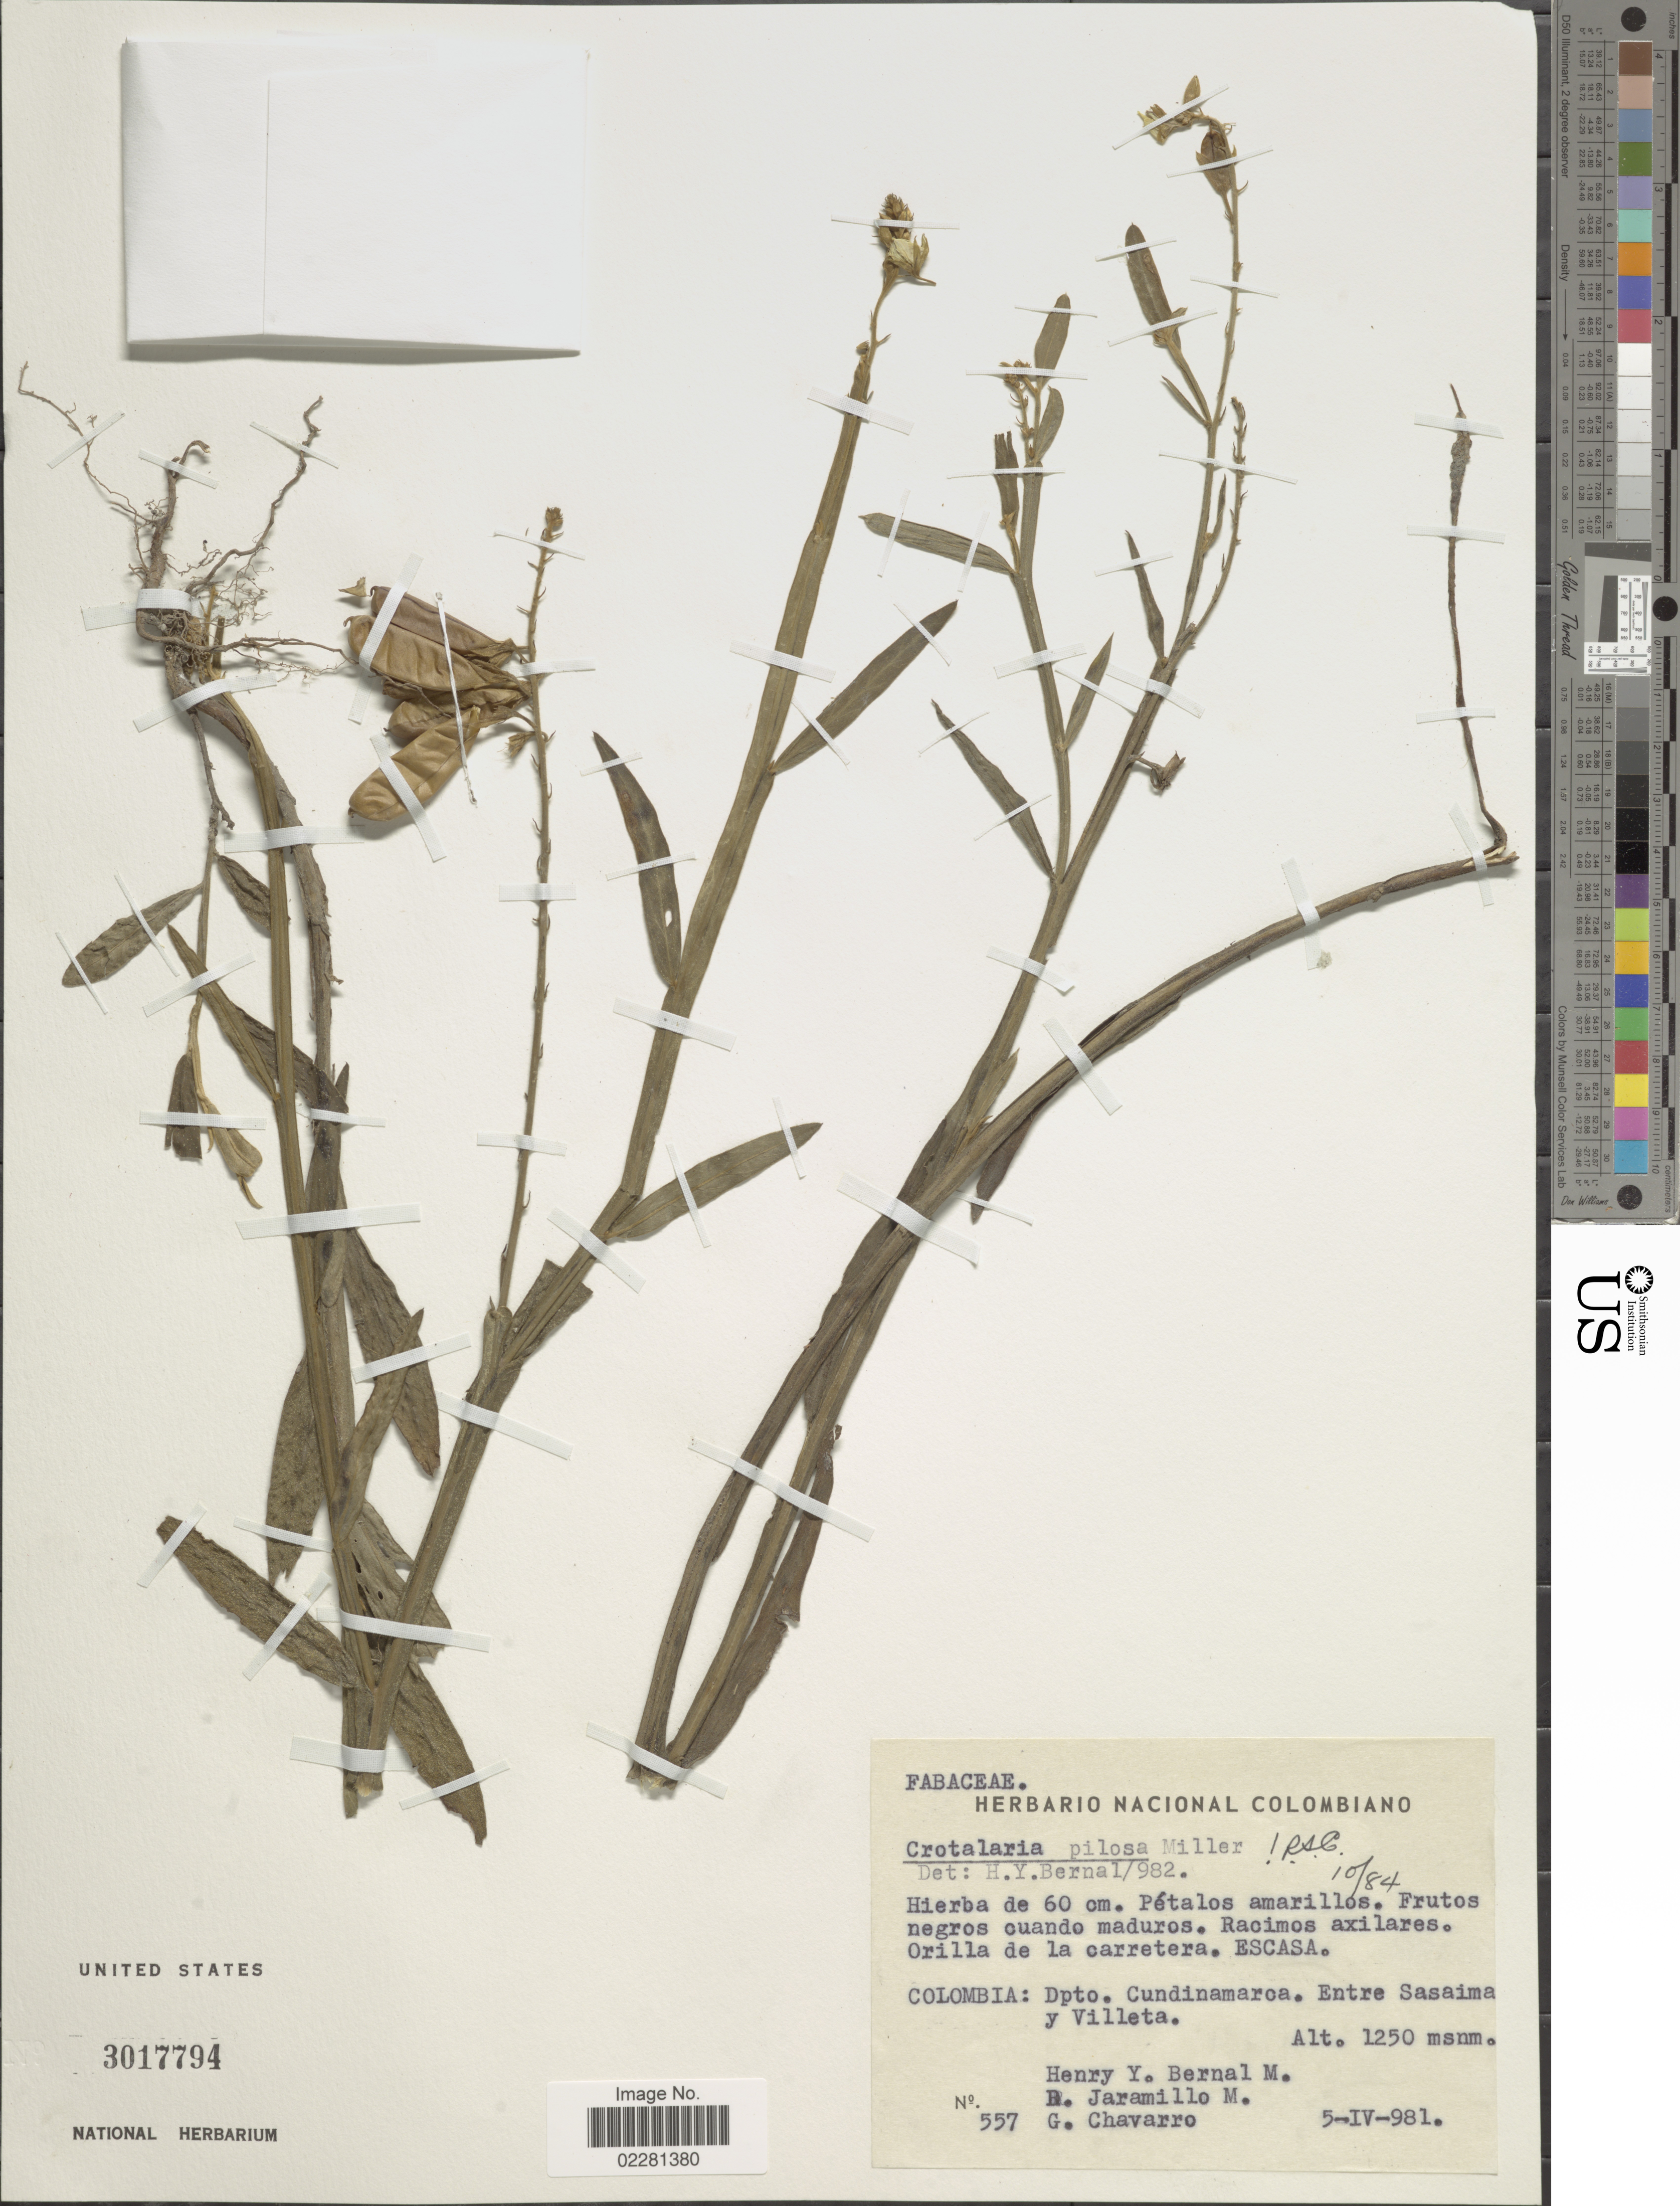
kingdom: Plantae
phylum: Tracheophyta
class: Magnoliopsida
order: Fabales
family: Fabaceae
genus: Crotalaria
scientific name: Crotalaria pilosa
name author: Mill.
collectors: H. Y. Bernal, R. Jaramillo M. & G. Chavarro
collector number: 557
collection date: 1981-04-05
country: Colombia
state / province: Cundinamarca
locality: Entre Sasaima y Villeta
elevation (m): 1250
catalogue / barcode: US 3017794